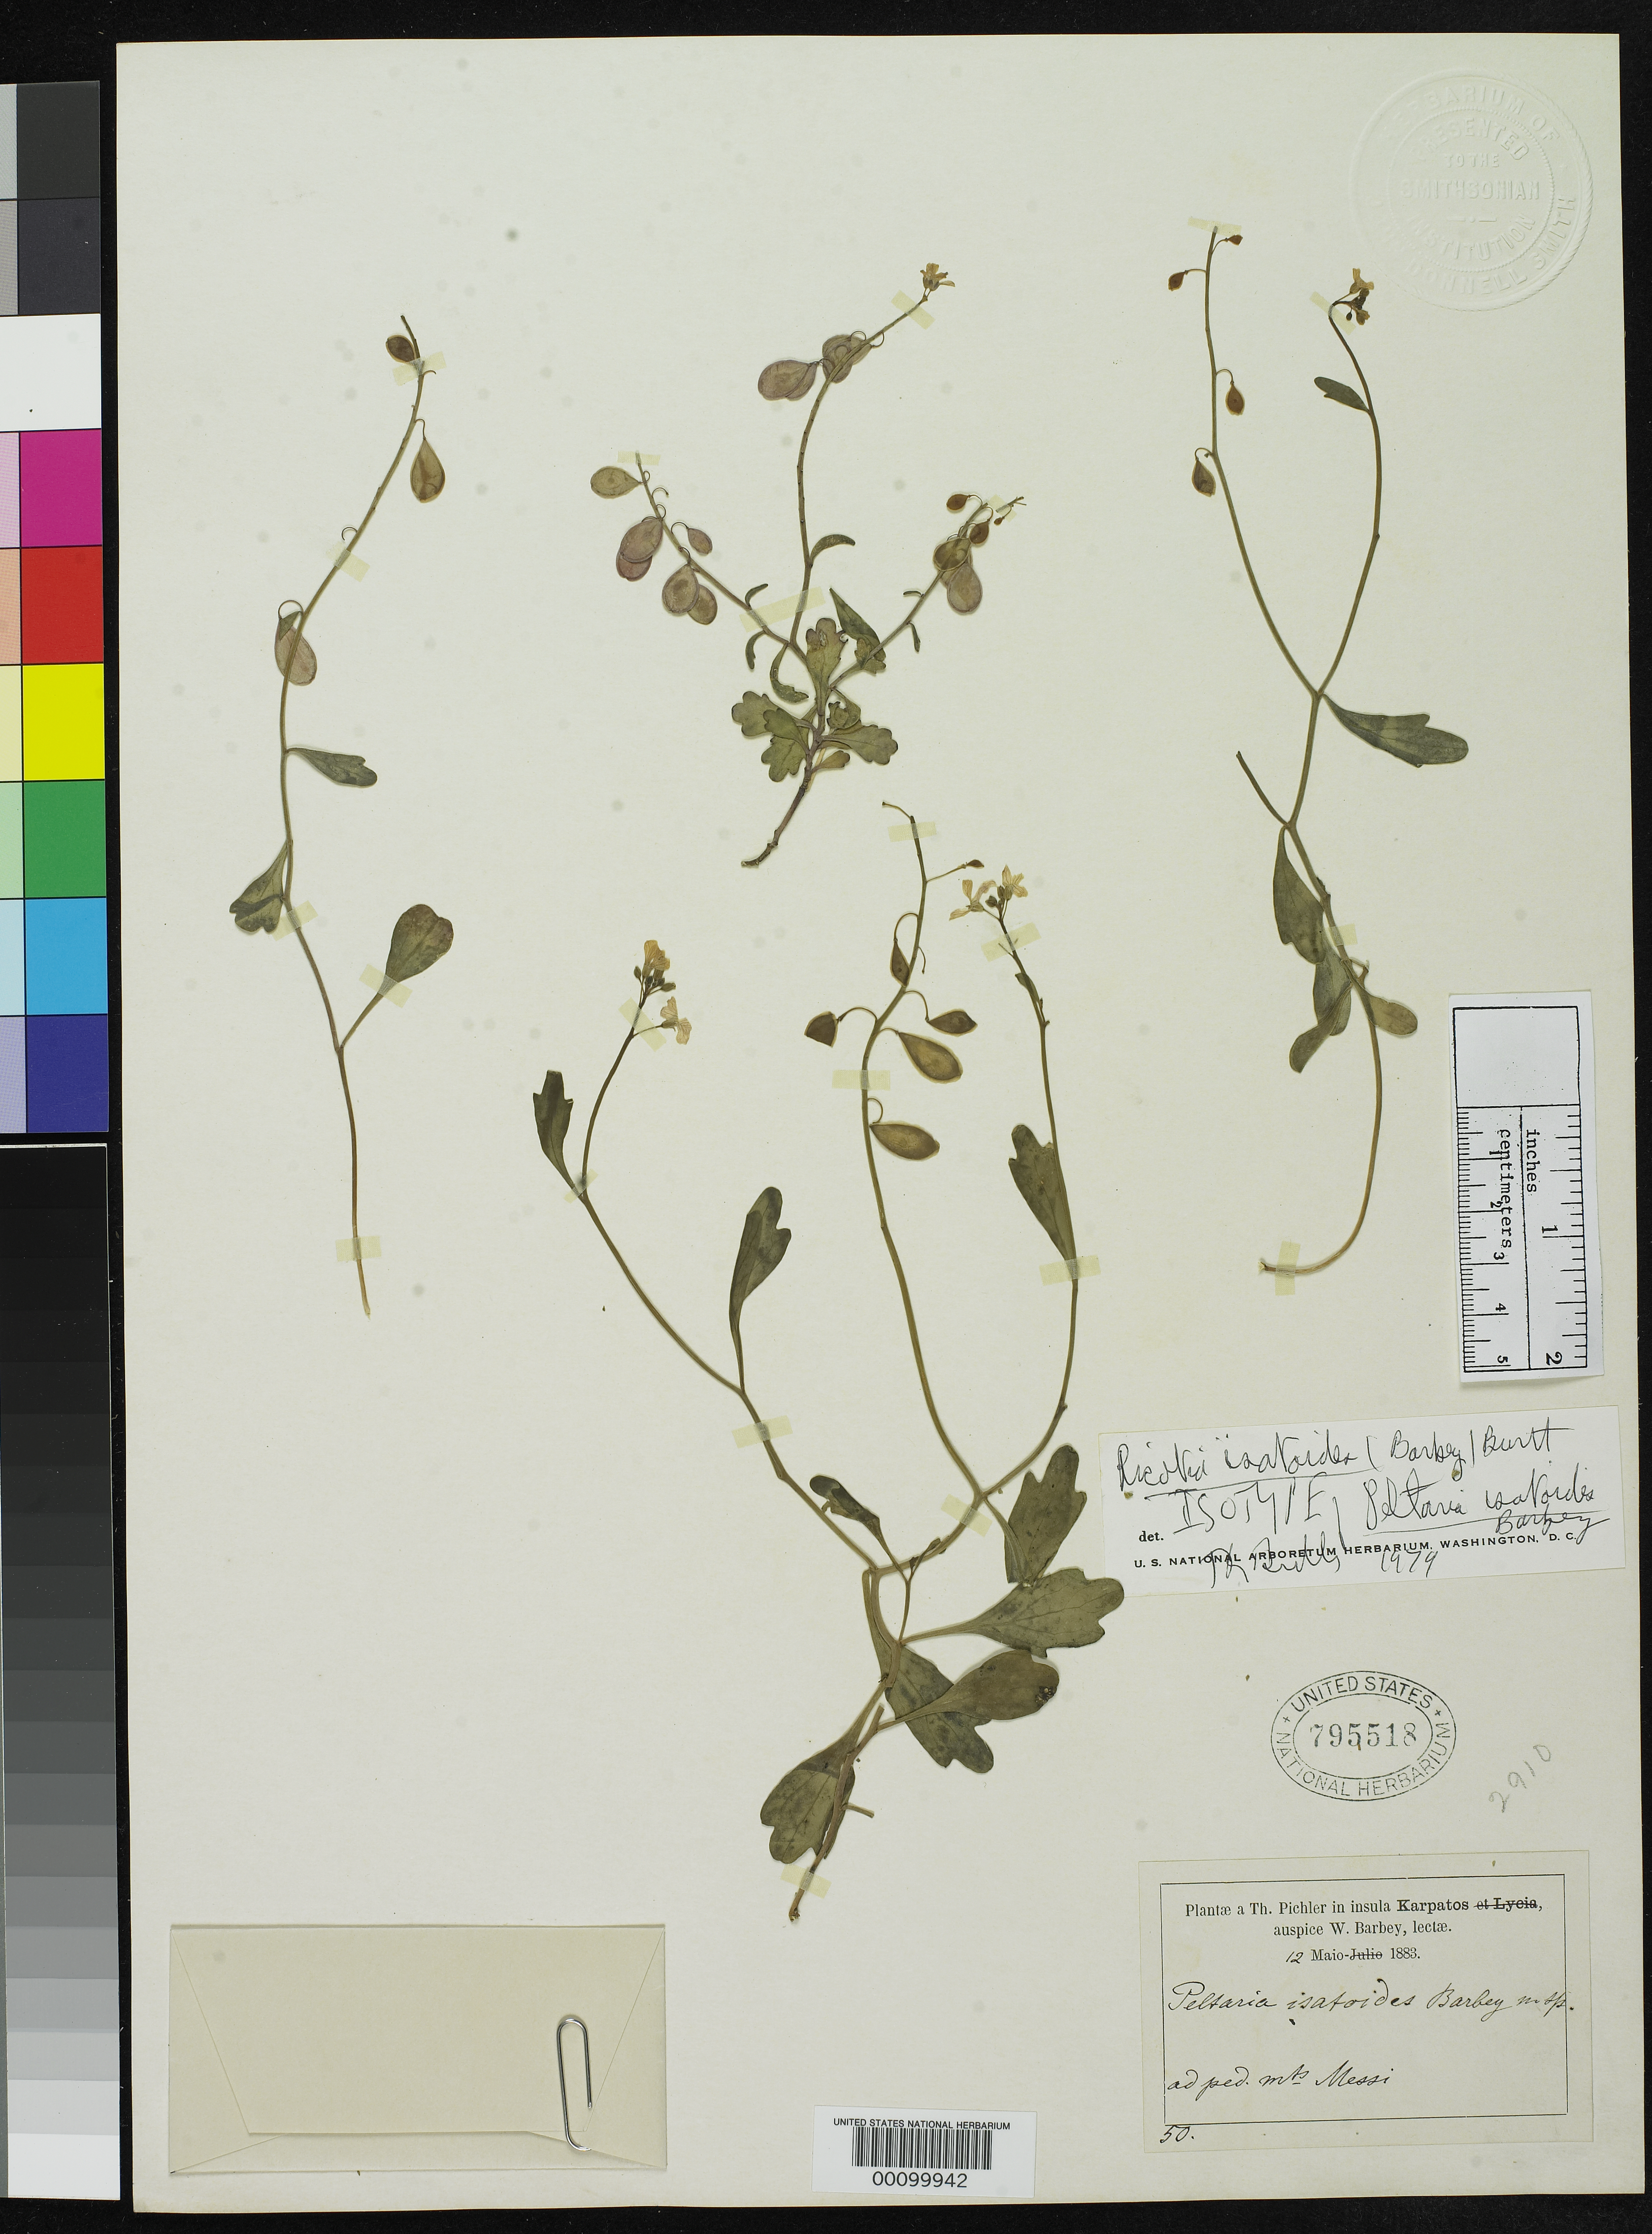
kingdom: Plantae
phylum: Tracheophyta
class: Magnoliopsida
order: Brassicales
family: Brassicaceae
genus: Peltaria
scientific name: Peltaria isatoidea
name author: Barbey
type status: Isotype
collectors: T. Pichler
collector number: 50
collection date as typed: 12 May 1883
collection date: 1883-05-12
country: Greece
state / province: South Aegean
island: Karpathos Island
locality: Mount Messis near Voladaand mount Hagios Elias near Aperi.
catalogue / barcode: US 795518